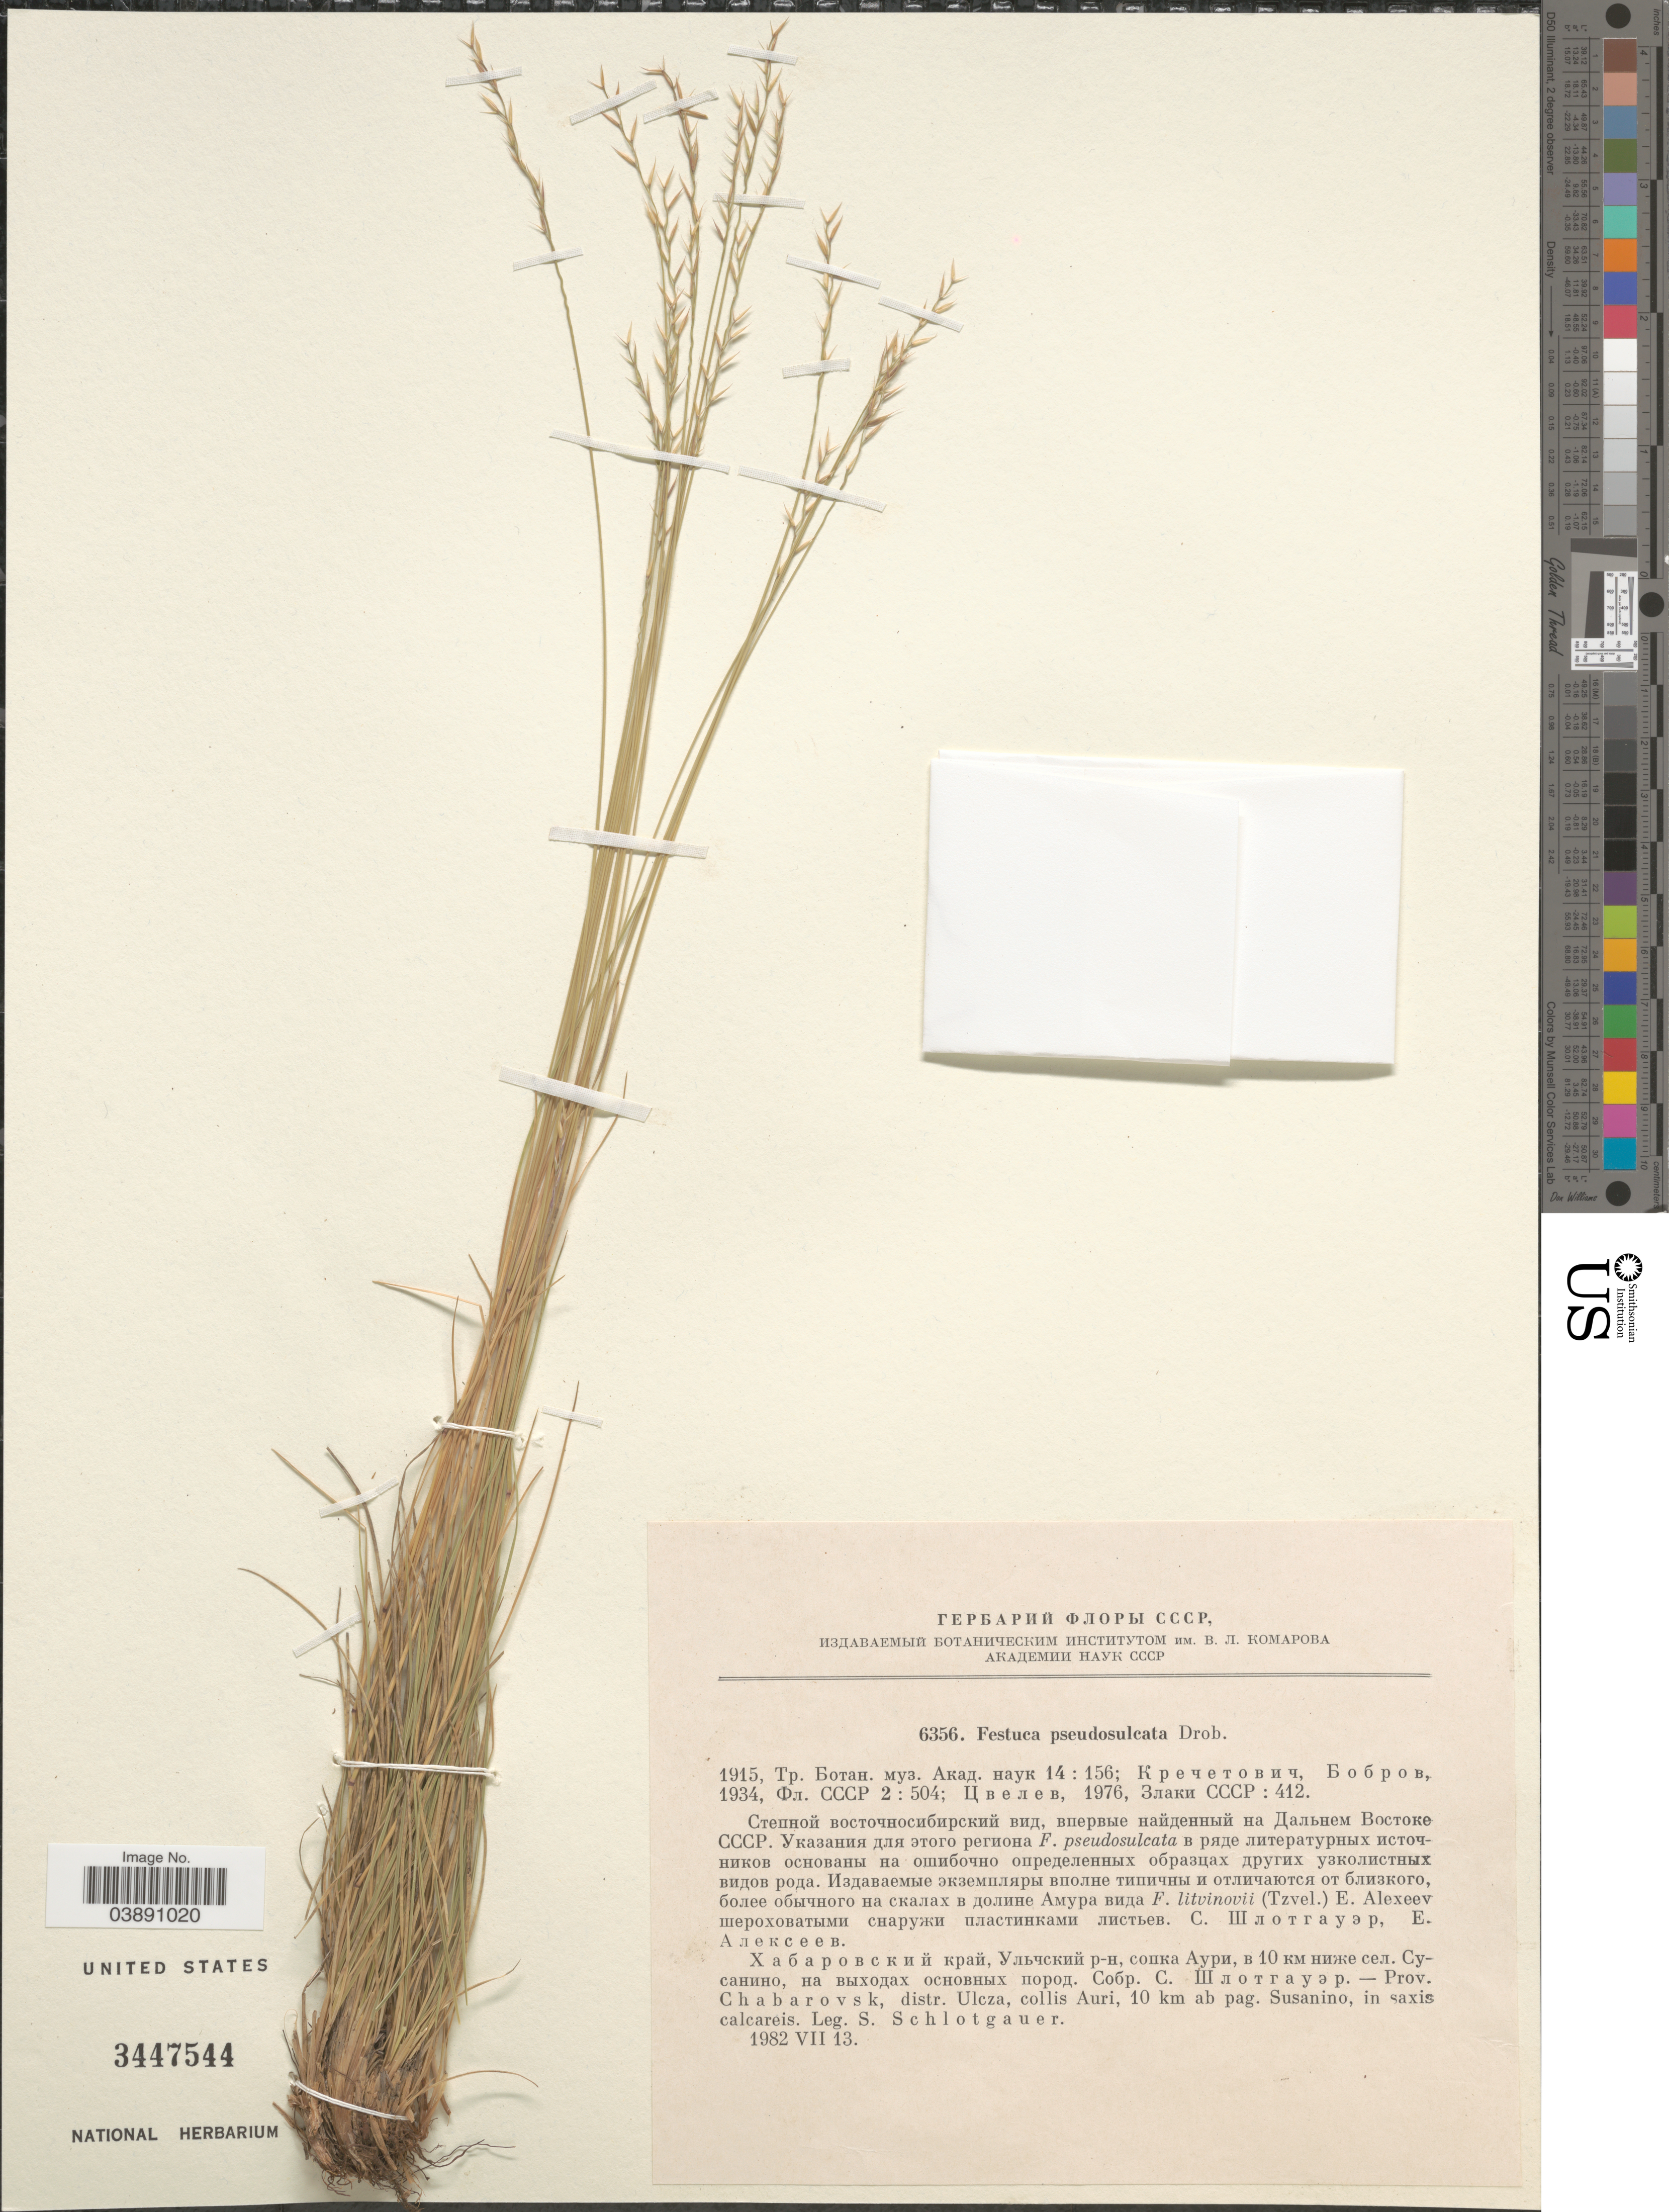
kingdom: Plantae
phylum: Tracheophyta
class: Liliopsida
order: Poales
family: Poaceae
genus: Festuca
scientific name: Festuca pseudosulcata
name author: Drobow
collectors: S. Schlotgauer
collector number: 6356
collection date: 1982-07-13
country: Russian Federation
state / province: Khabarovsk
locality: Prov. Chabarovsk, distr. Ulcza, collis Auri, 10 km ab pag. Susanino, in saxis calcareis.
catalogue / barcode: US 3447544